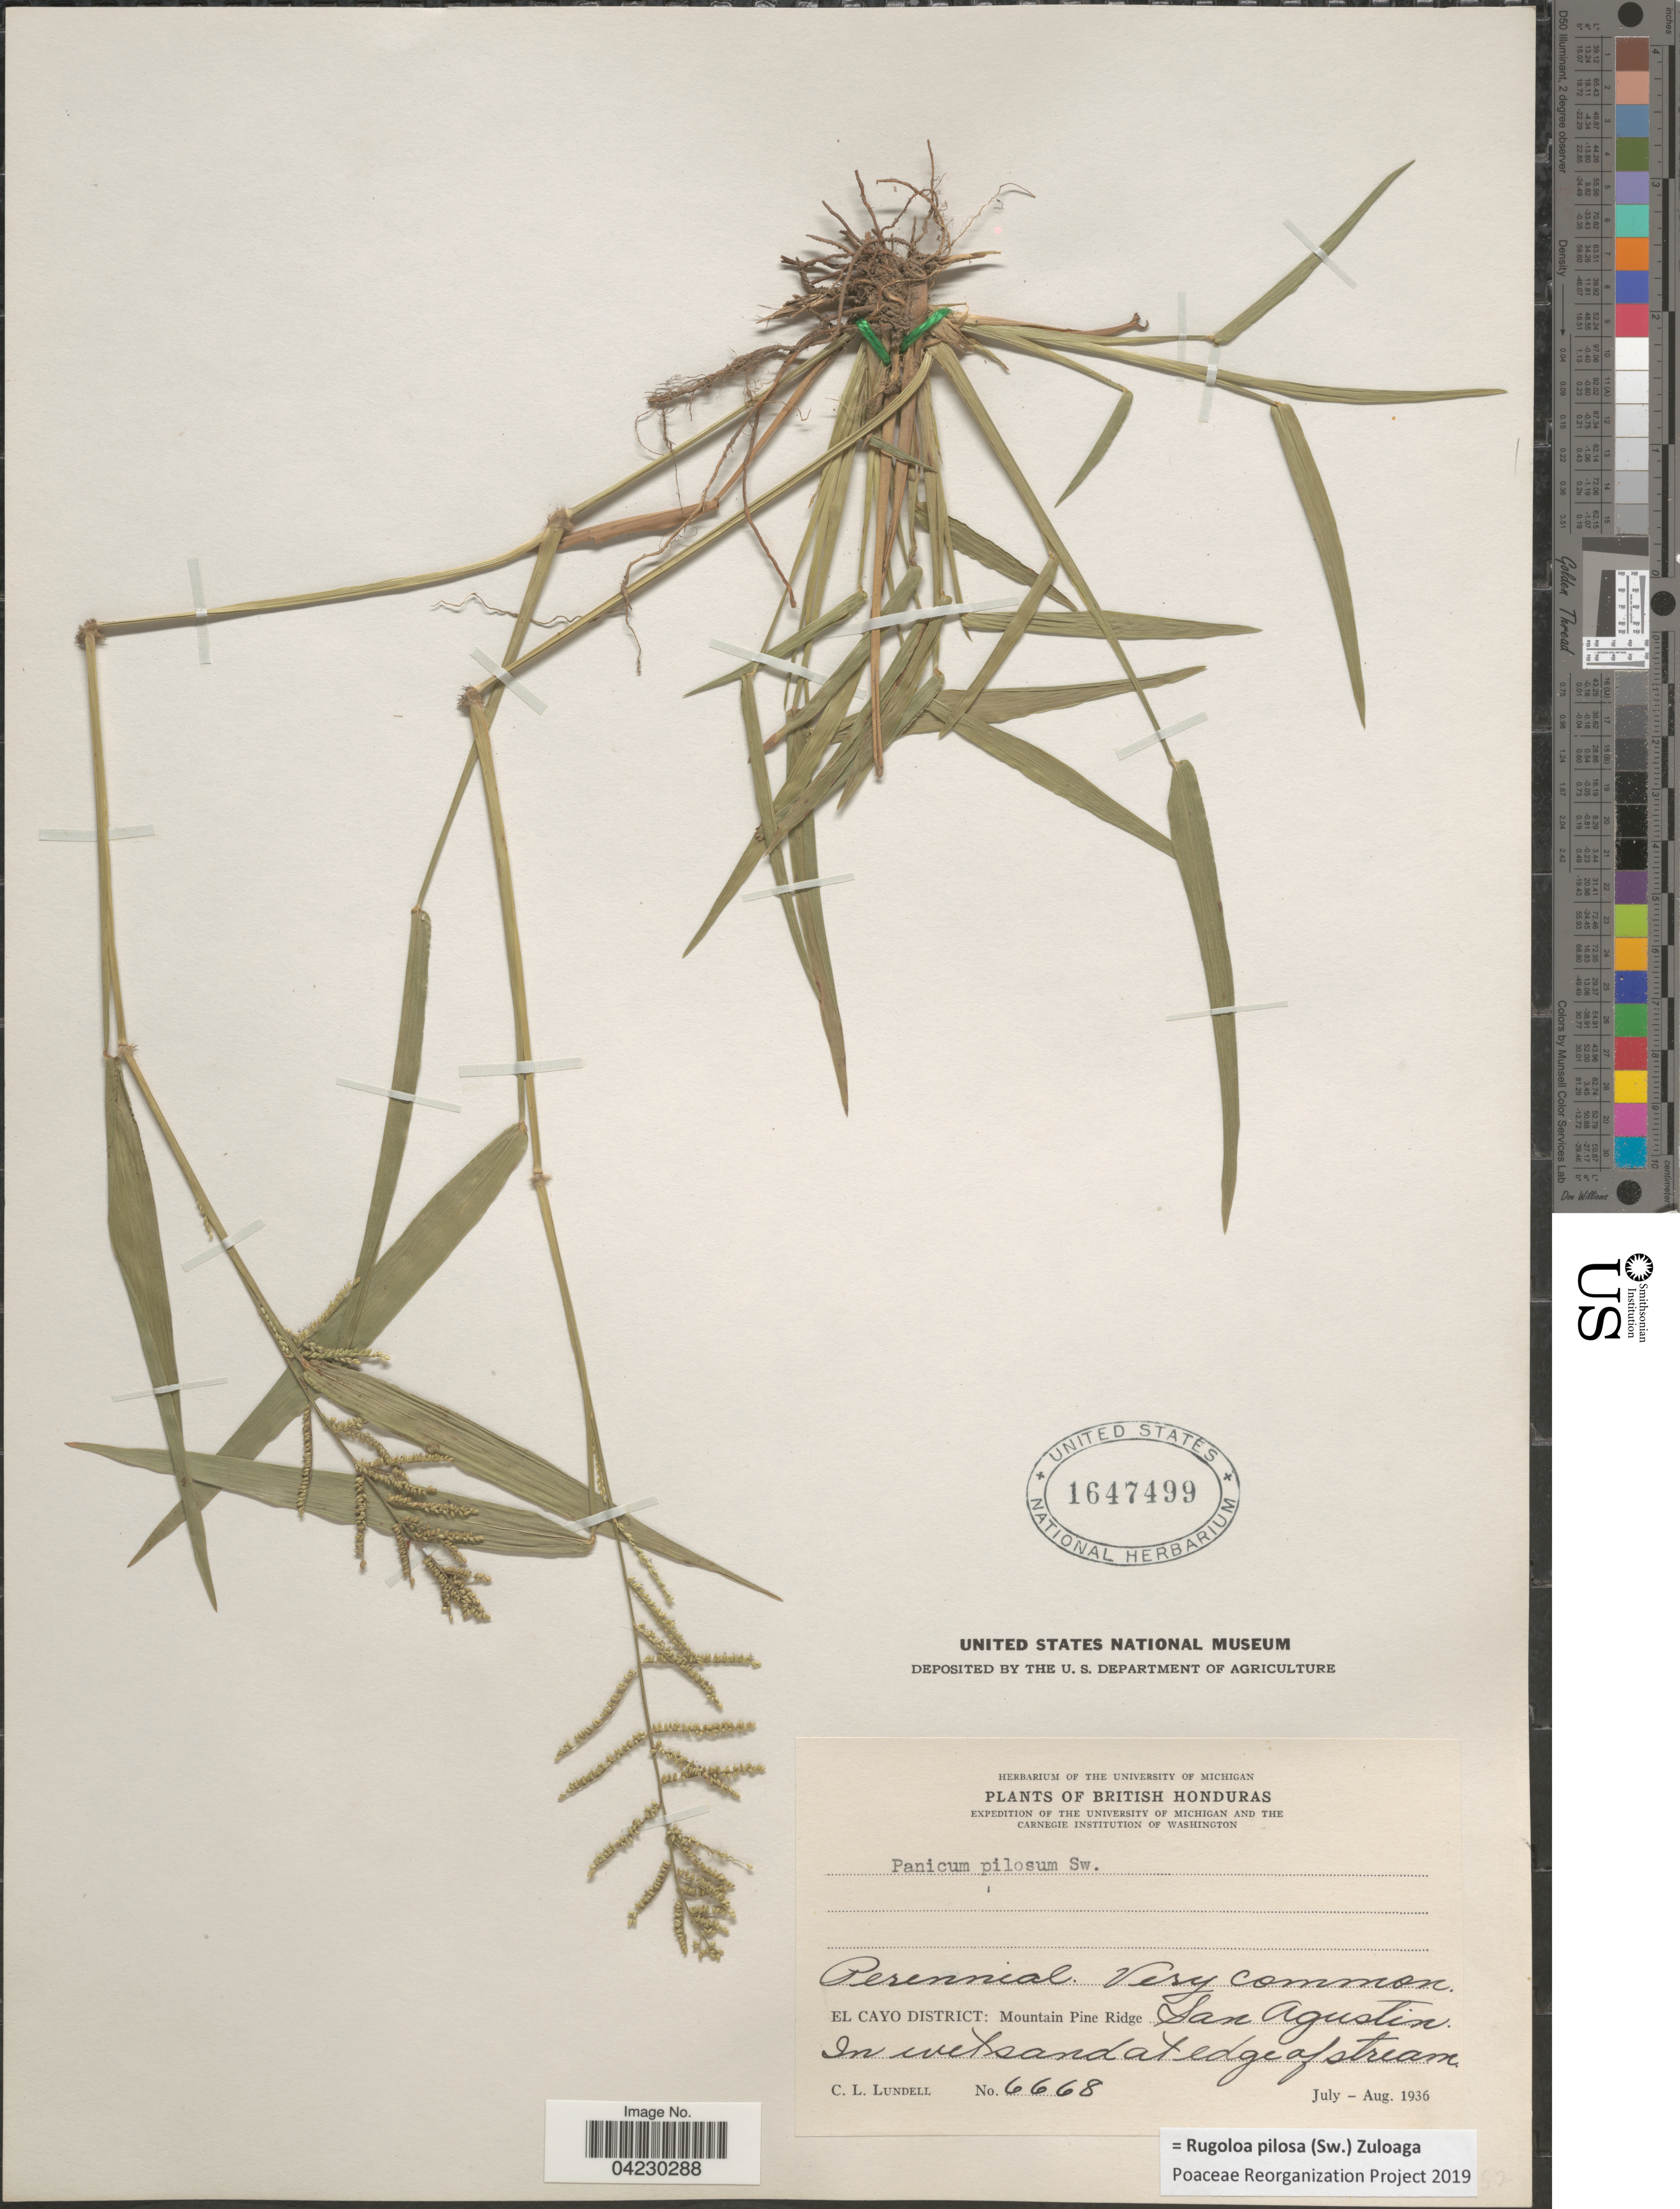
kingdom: Plantae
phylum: Tracheophyta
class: Liliopsida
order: Poales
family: Poaceae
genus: Rugoloa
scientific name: Rugoloa pilosa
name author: (Sw.) Zuloaga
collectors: C. L. Lundell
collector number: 6668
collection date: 1936-07/1936-08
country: Belize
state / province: Cayo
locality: Expedition of the University of Michigan and the Carnegie Institution of Washington. British Honduras. El Cayo District: Mountain Pine Ridge San Agustin. In wet sand at edge of stream.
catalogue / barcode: US 1647499